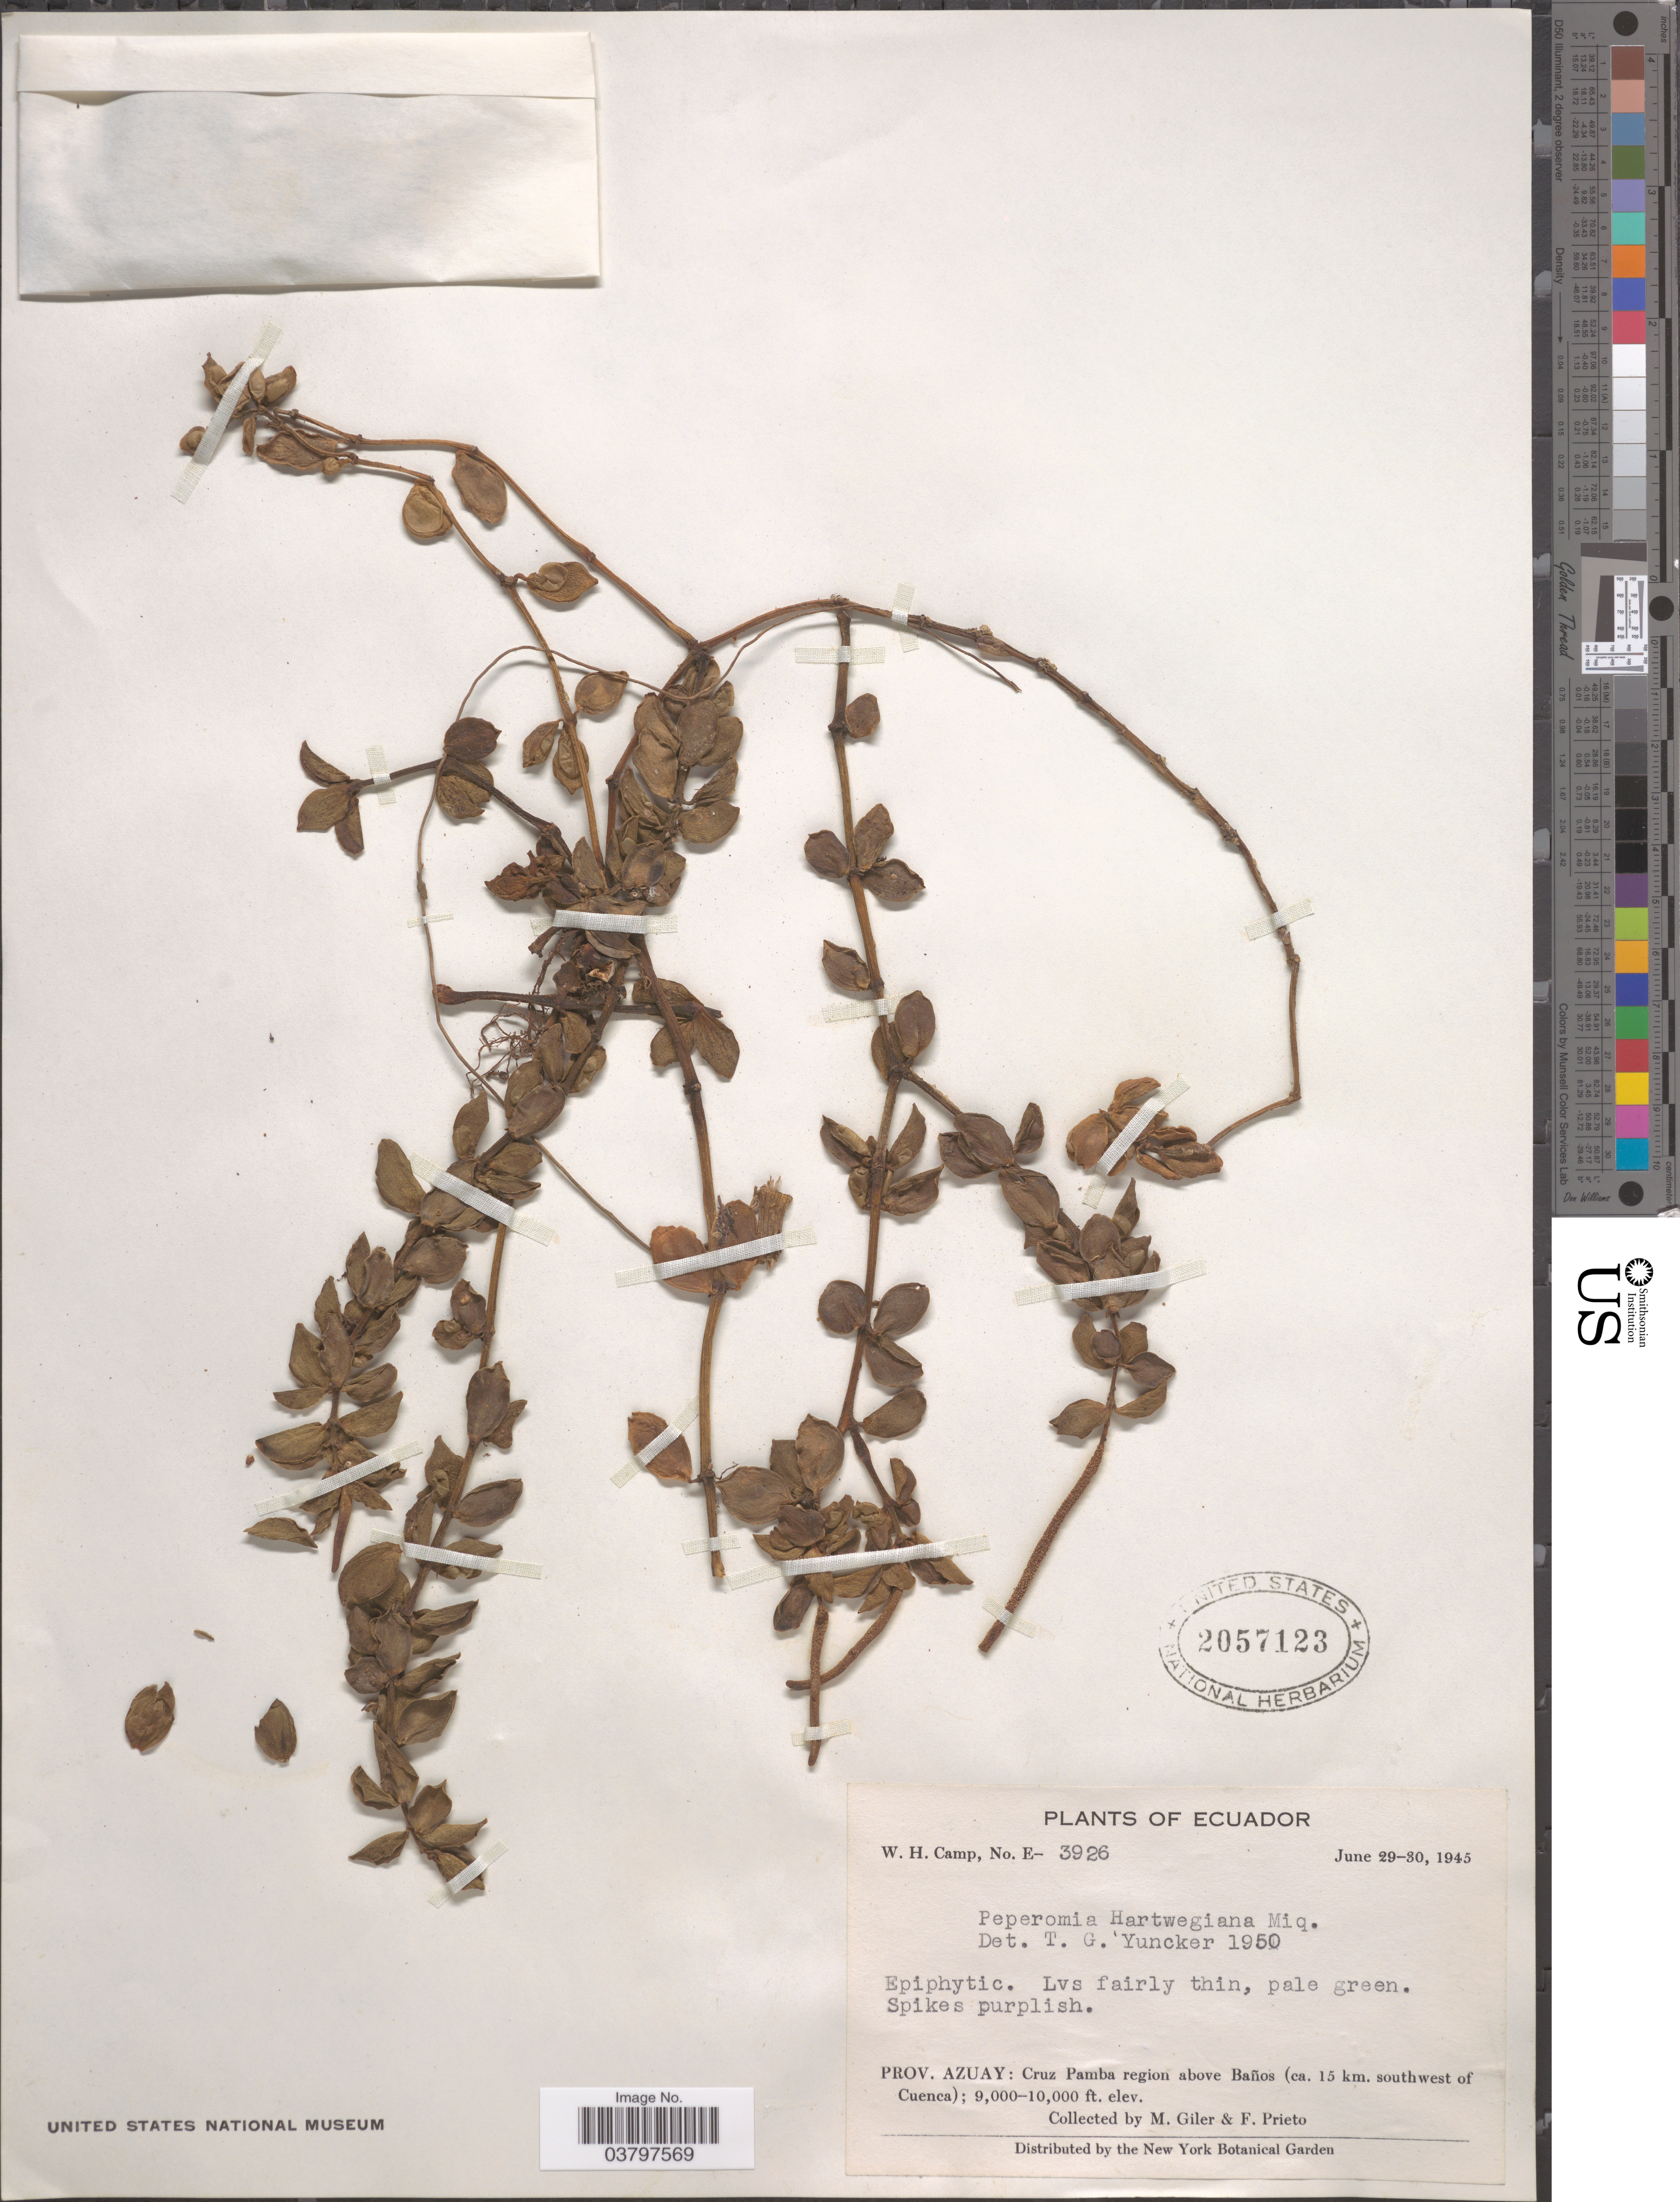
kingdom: Plantae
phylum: Tracheophyta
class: Magnoliopsida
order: Piperales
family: Piperaceae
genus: Peperomia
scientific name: Peperomia hartwegiana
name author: Miq.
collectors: M. Gíler & F. Prieto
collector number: E-3926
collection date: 1945-06-29/1945-06-30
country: Ecuador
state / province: Azuay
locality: Cruz Pamba region above Baños (ca. 15 km. southwest of Cuenca).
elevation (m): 2743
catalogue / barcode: US 2057123